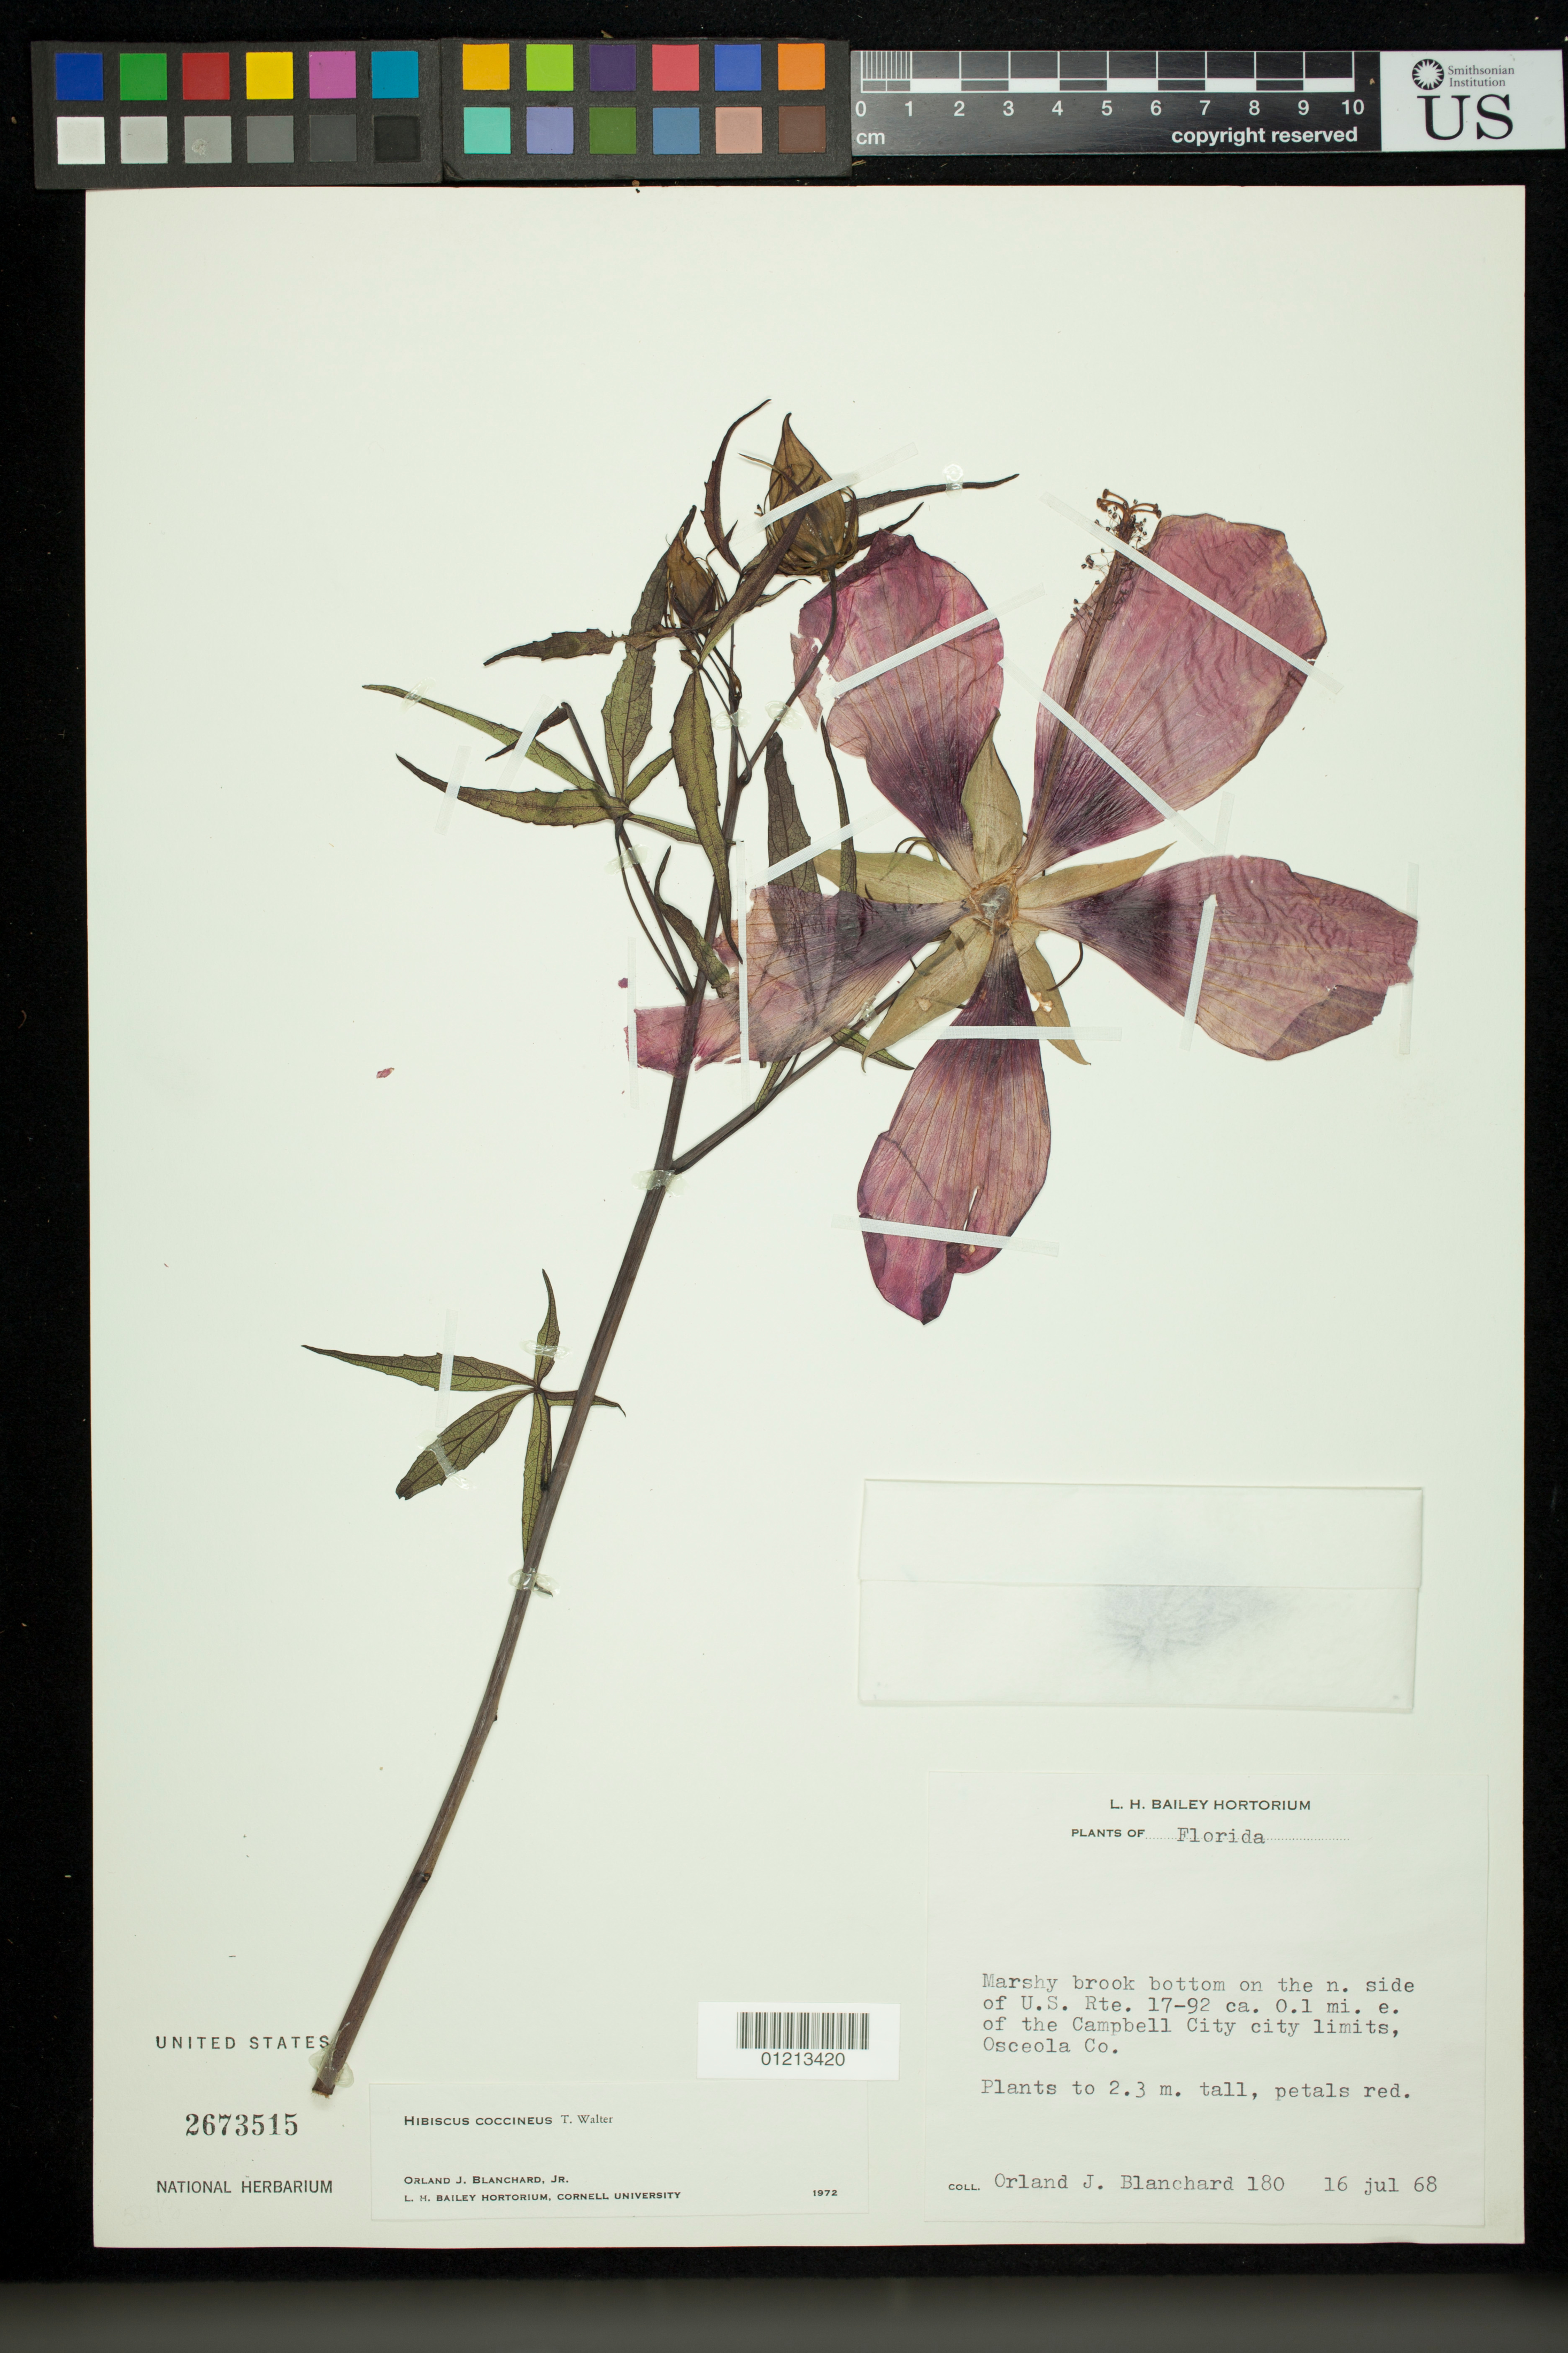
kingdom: Plantae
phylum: Tracheophyta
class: Magnoliopsida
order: Malvales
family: Malvaceae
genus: Hibiscus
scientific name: Hibiscus coccineus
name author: Walter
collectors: O. J. Blanchard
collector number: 180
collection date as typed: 16 Jul 1968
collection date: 1968-07-16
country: United States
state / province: Florida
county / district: Osceola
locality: Marshy brook bottom on the n. side of U.S. Rte. 17-92 ca. 0.1 mi. e. of the Campbell City city limits, Osceola Co.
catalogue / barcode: US 2673515